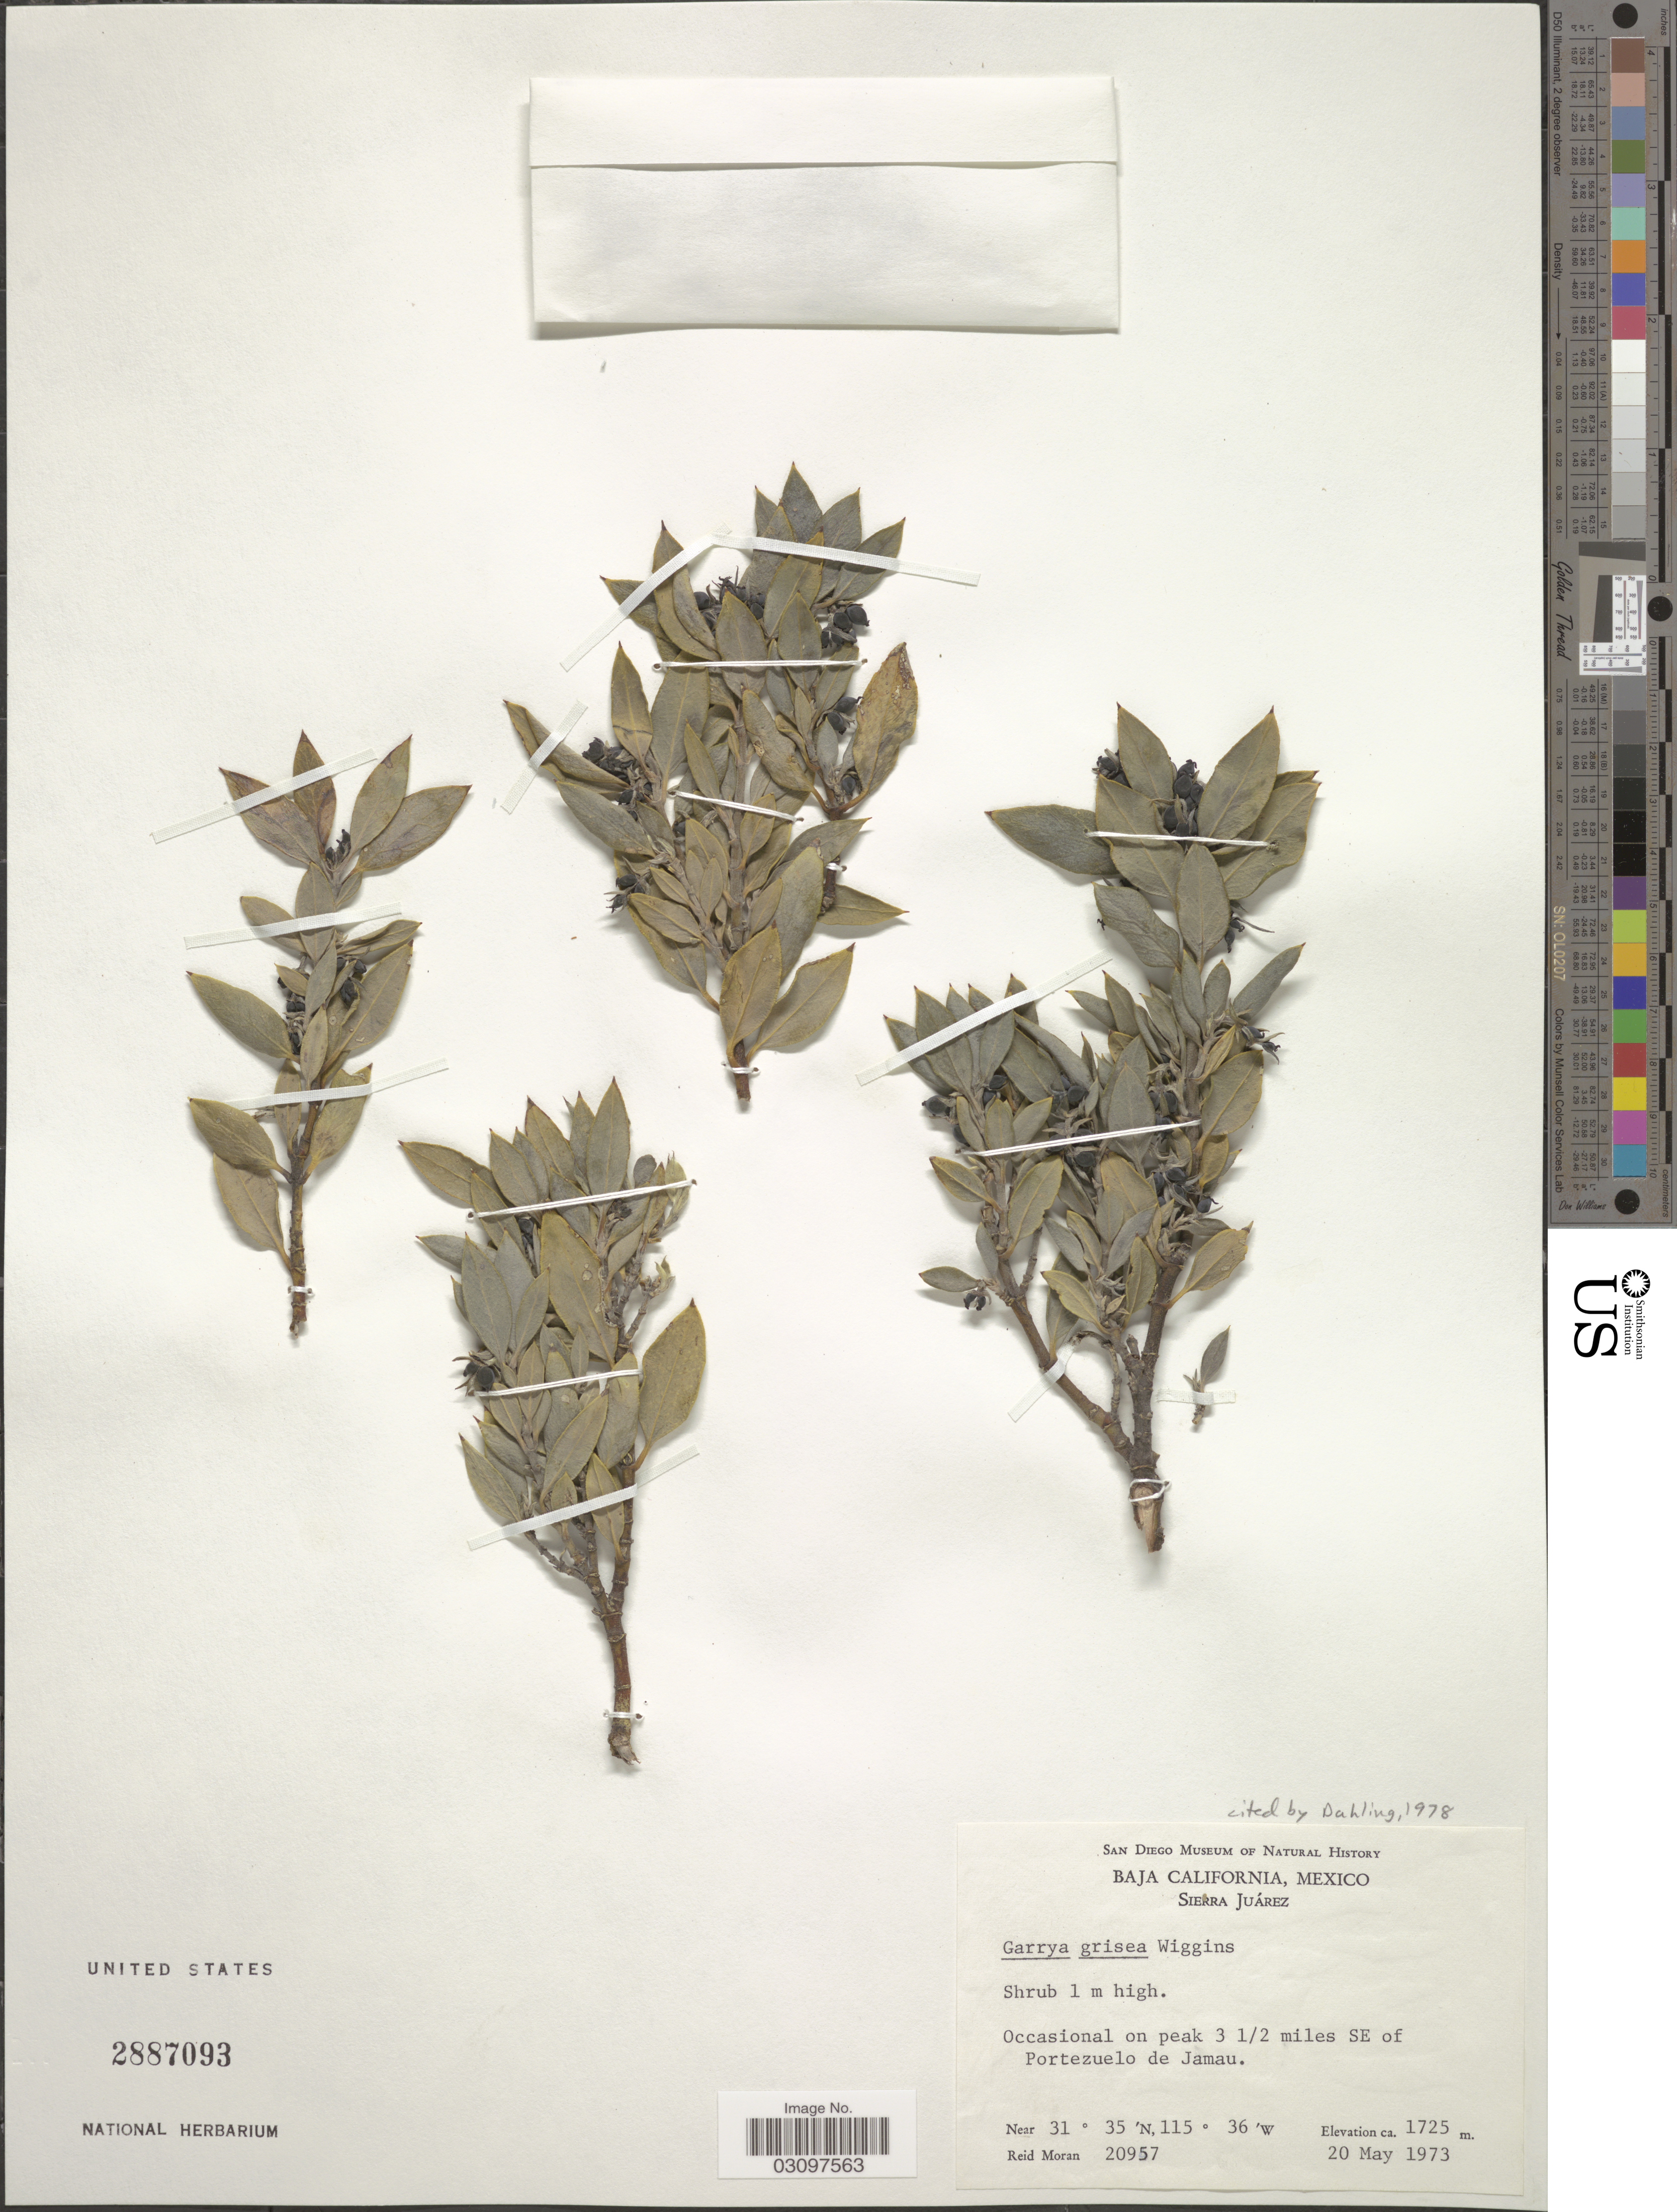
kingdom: Plantae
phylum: Tracheophyta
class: Magnoliopsida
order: Garryales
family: Garryaceae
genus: Garrya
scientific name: Garrya grisea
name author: Wiggins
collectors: R. Moran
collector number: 20957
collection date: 1973-05-20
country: Mexico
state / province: Baja California Norte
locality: Sierra Juárez. Occasional on peak 3 1/2 miles SE of Portezuelo de Jamau.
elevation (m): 1725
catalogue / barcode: US 2887093